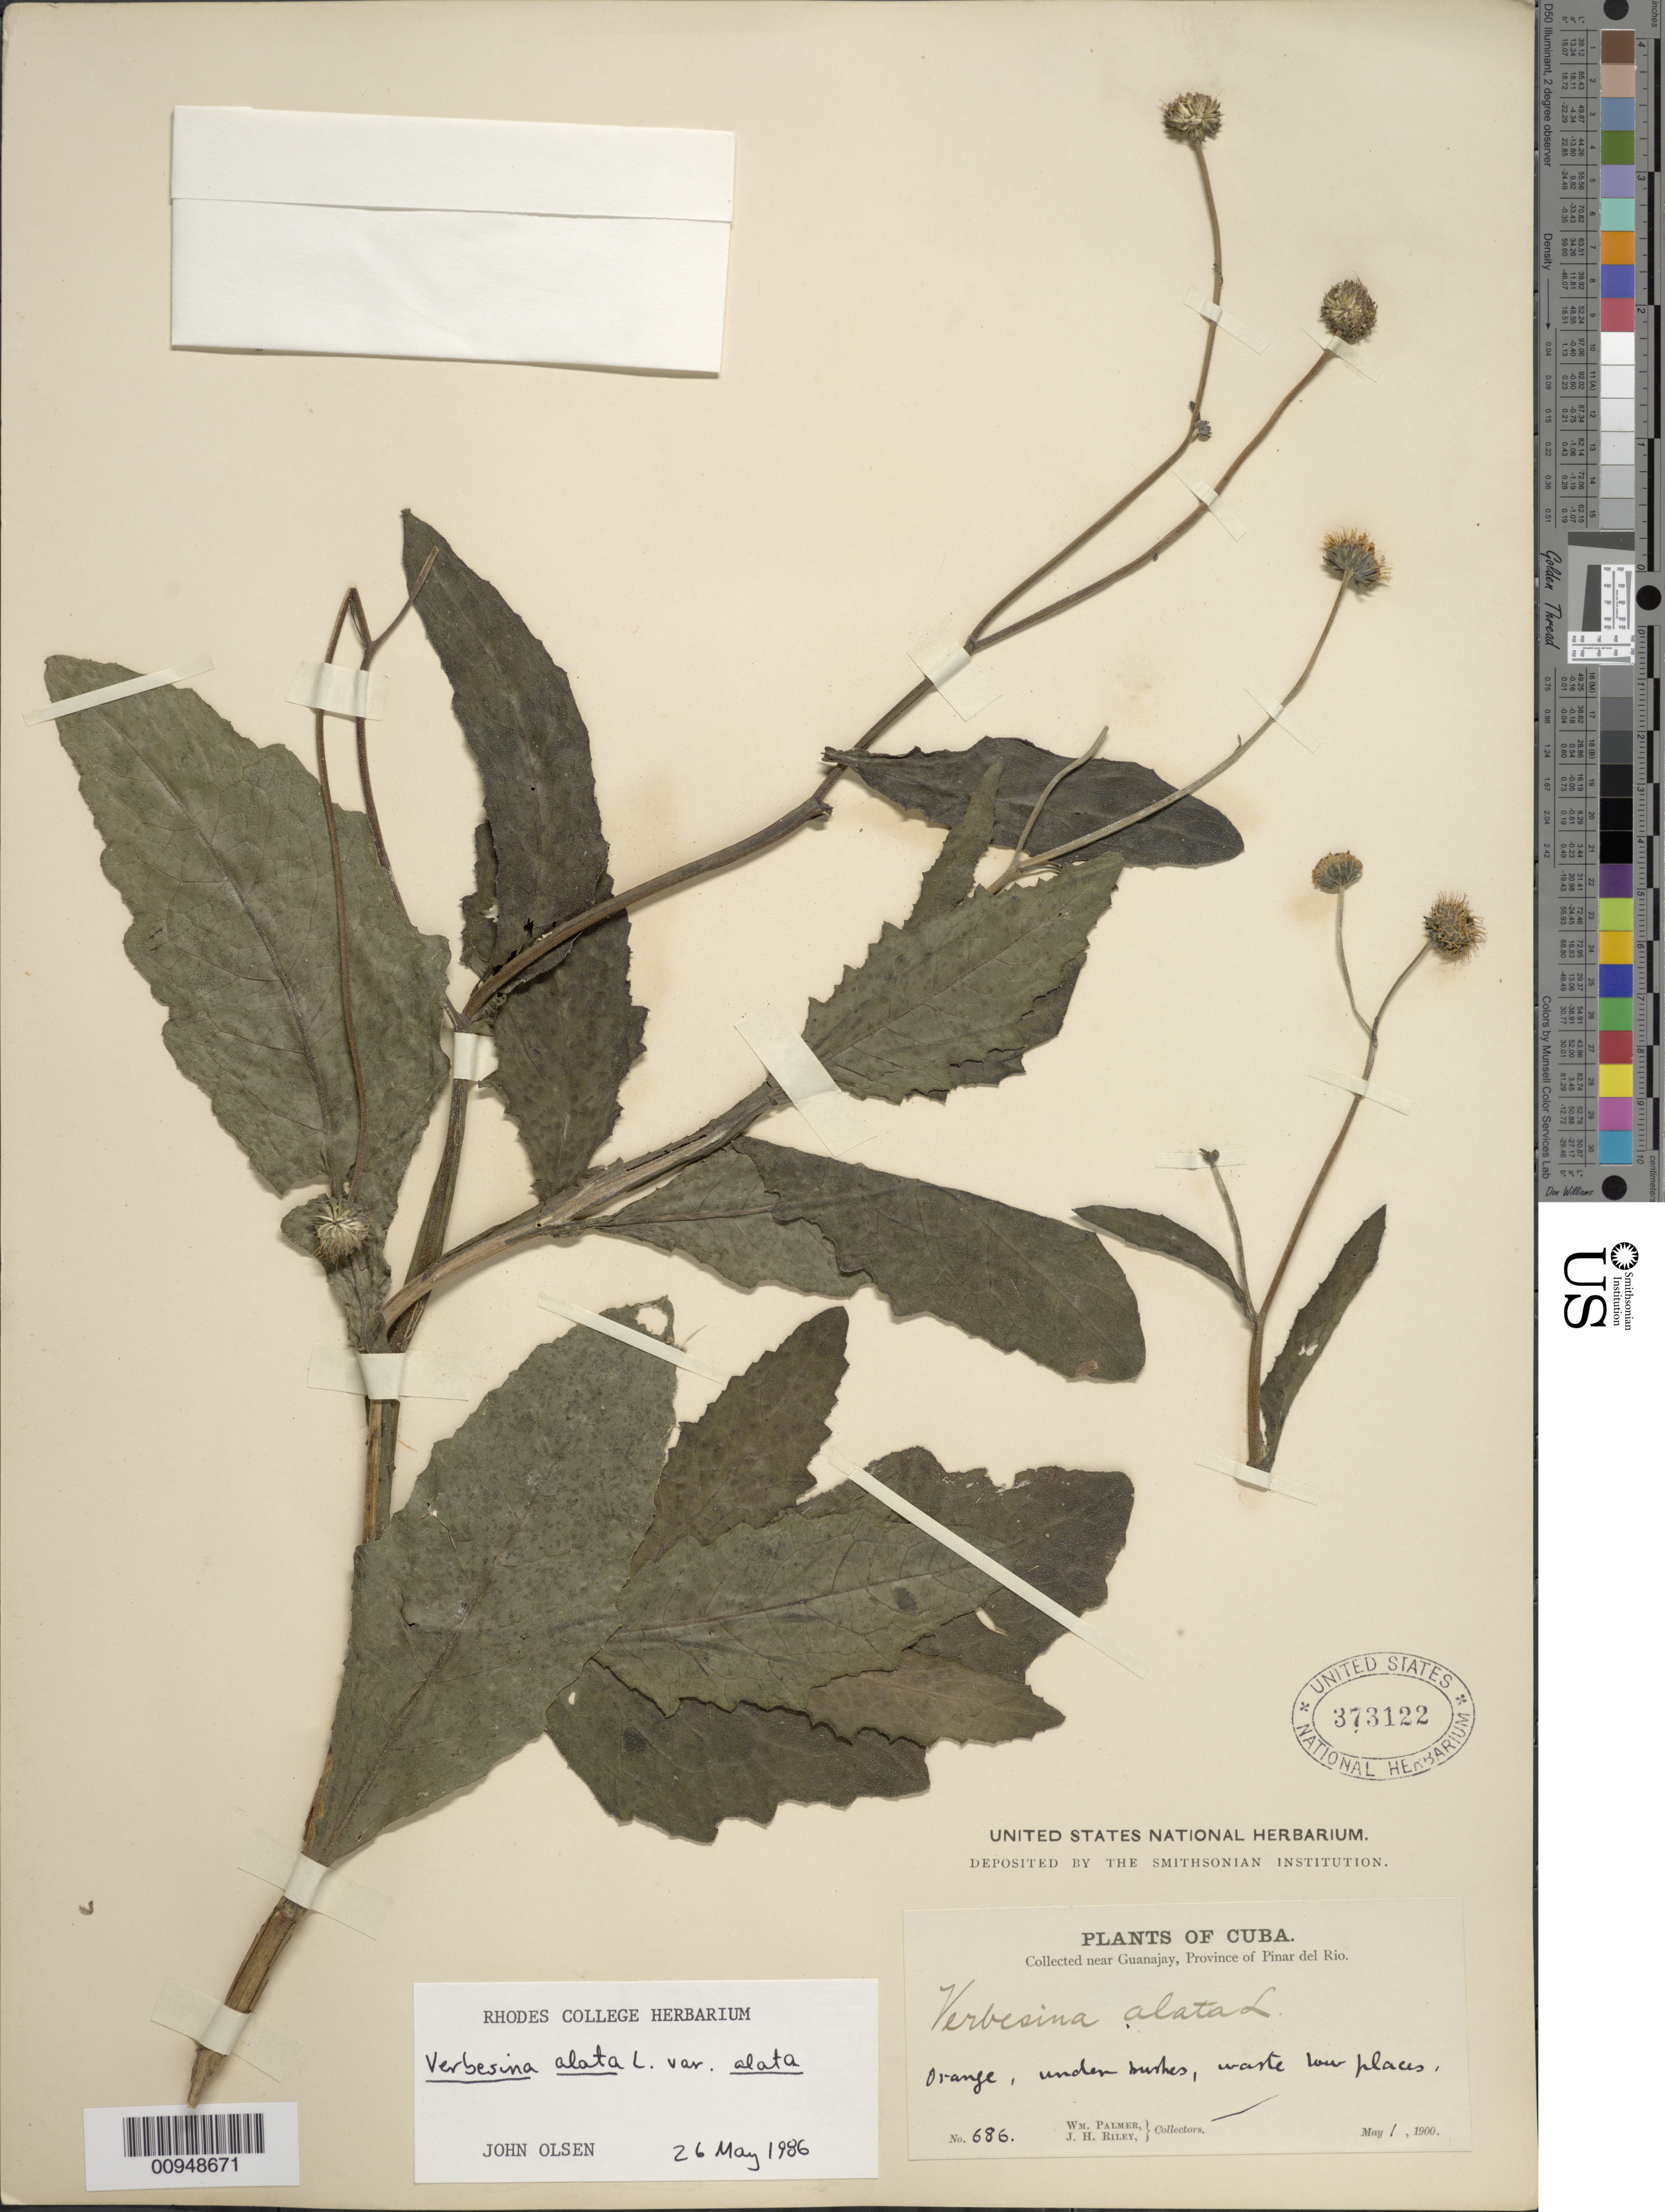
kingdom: Plantae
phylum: Tracheophyta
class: Magnoliopsida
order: Asterales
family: Asteraceae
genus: Verbesina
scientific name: Verbesina alata var. alata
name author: L.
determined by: Olsen, J.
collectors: W. Palmer & J. H. Riley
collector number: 686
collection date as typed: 01 May 1900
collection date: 1900-05-01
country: Cuba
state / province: Pinar del Rio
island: Cuba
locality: Near Guanajay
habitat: Under bushes, waste low places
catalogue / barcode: US 373122